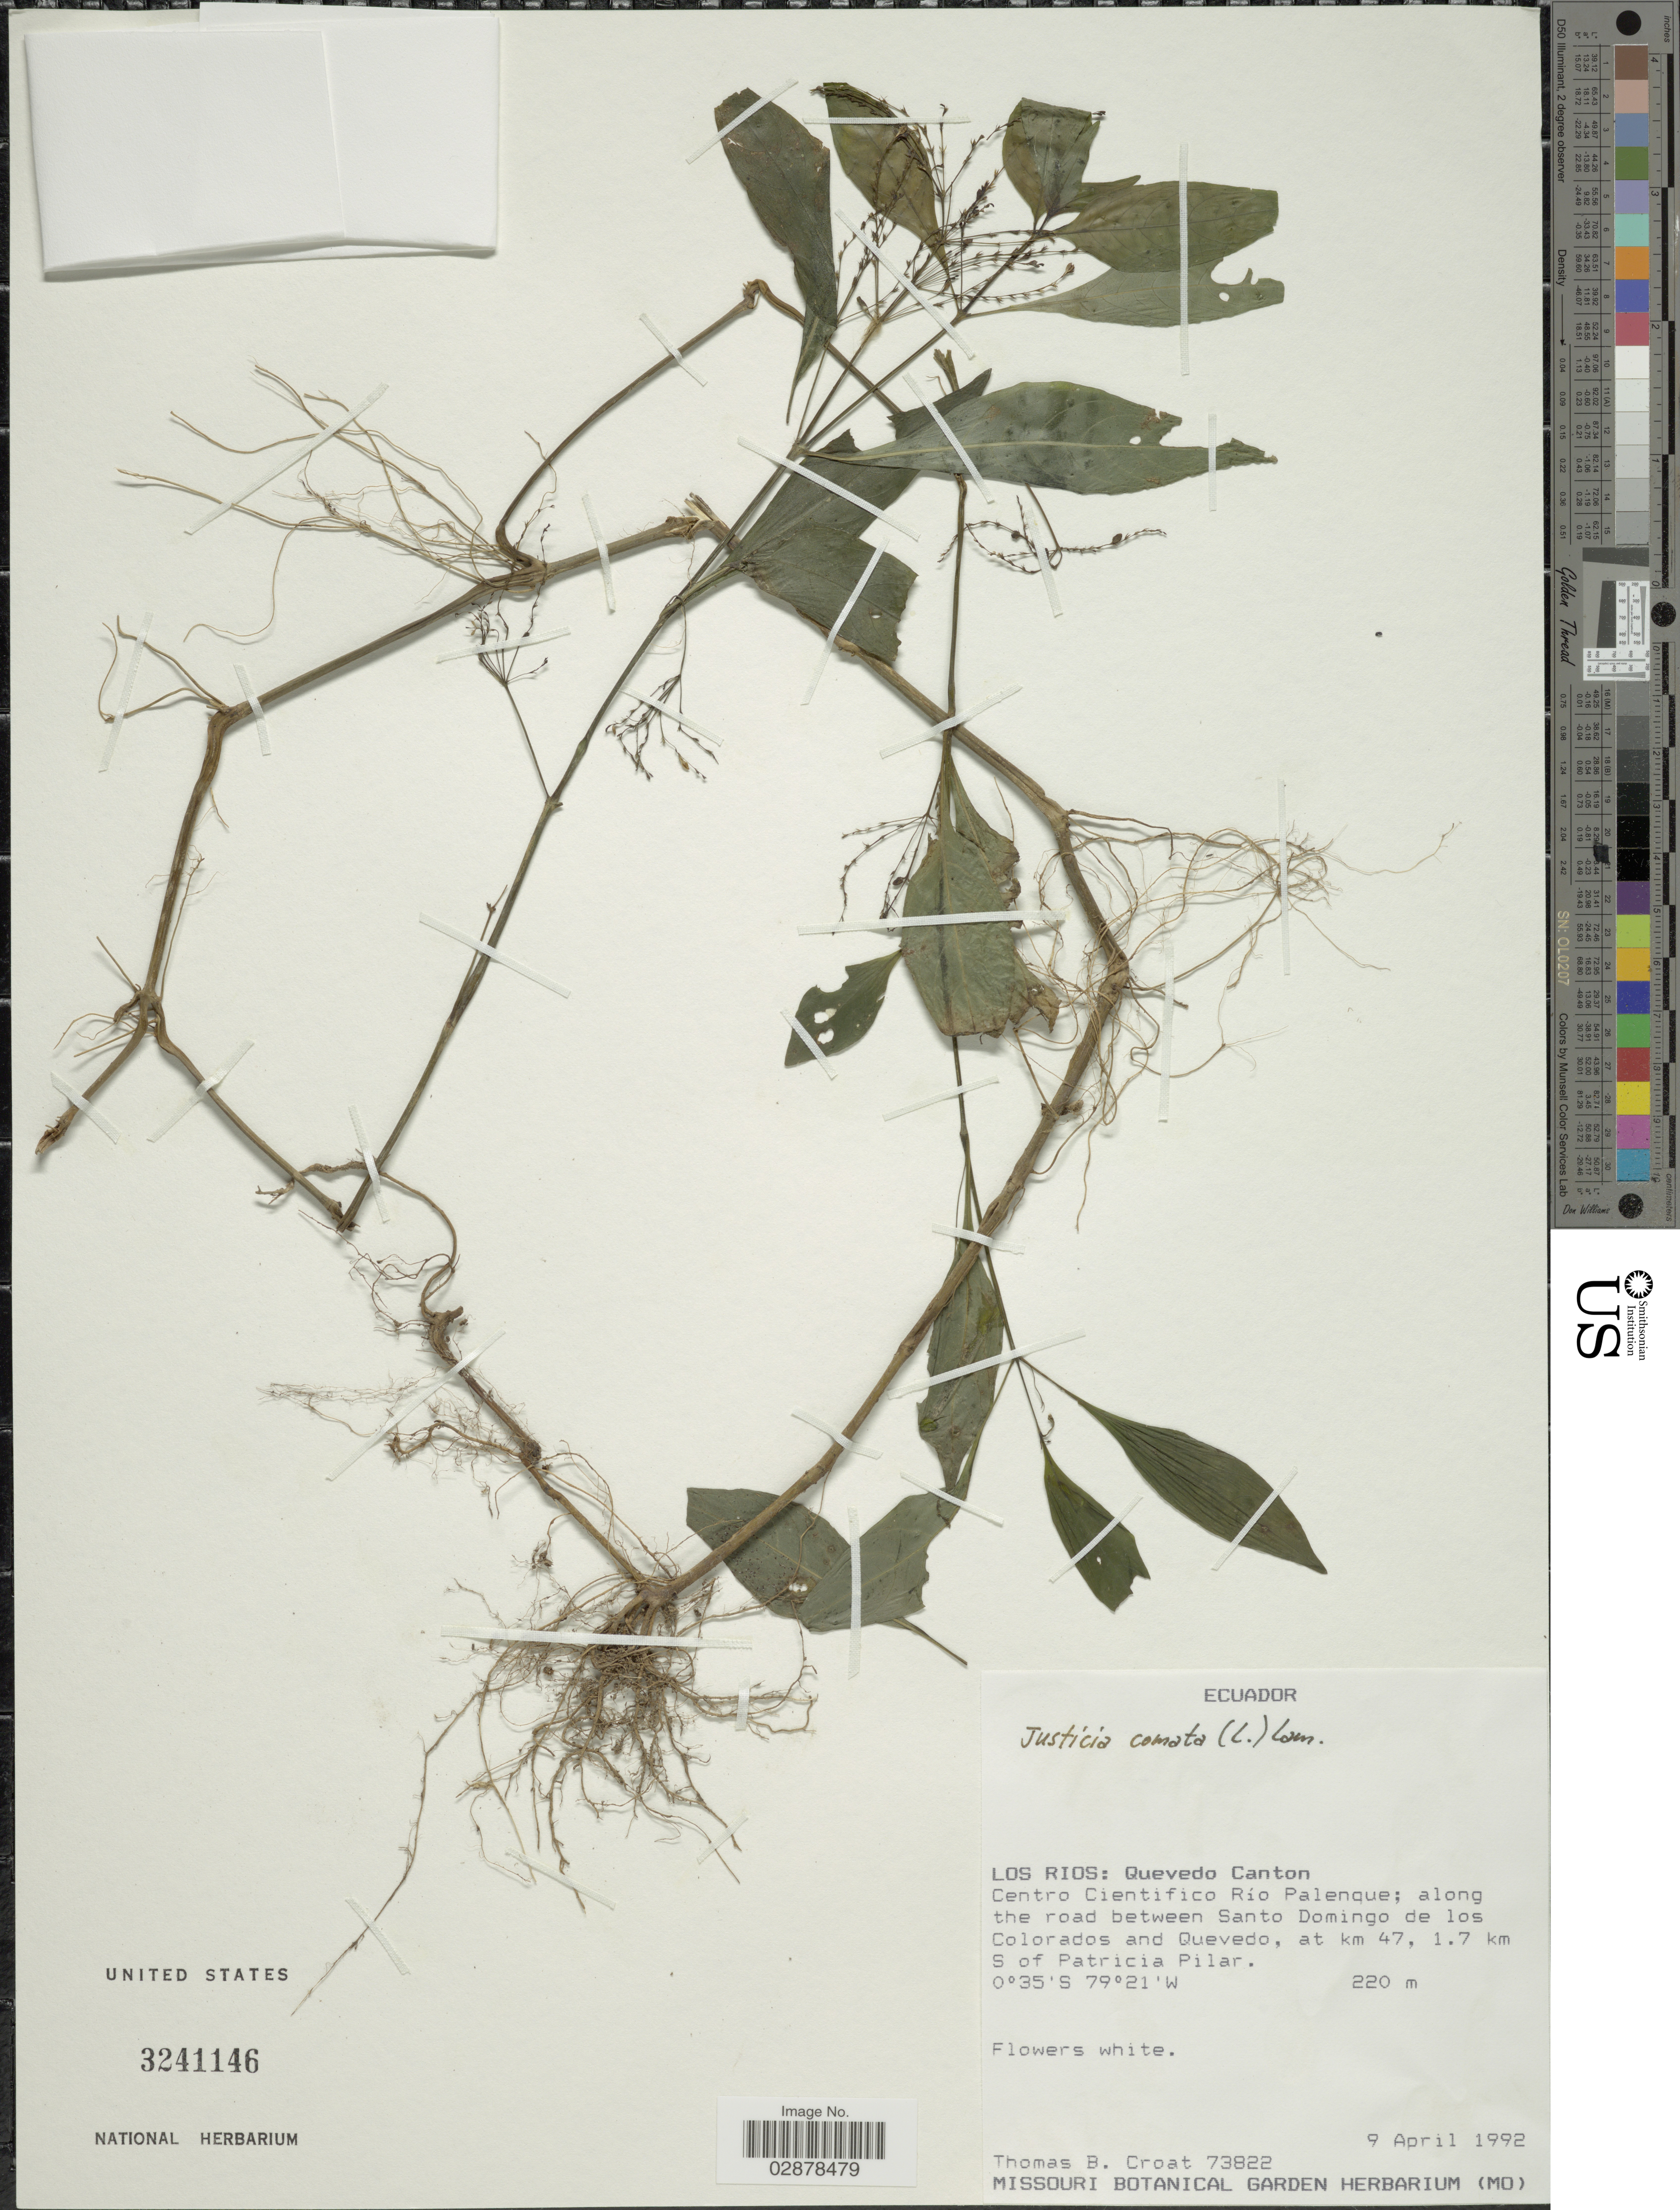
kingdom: Plantae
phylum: Tracheophyta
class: Magnoliopsida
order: Lamiales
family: Acanthaceae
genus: Justicia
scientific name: Justicia comata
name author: (L.) Lam.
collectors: T. B. Croat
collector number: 73822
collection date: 1992-04-09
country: Ecuador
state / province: Los Ríos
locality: Quevedo Canton. Centro Cientifico Rio Palenque; along the road between Santo Domingo de los Colorados and Quevedo, at km 47, 1.7 km S of Patricia Pilar.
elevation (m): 220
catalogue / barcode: US 3241146